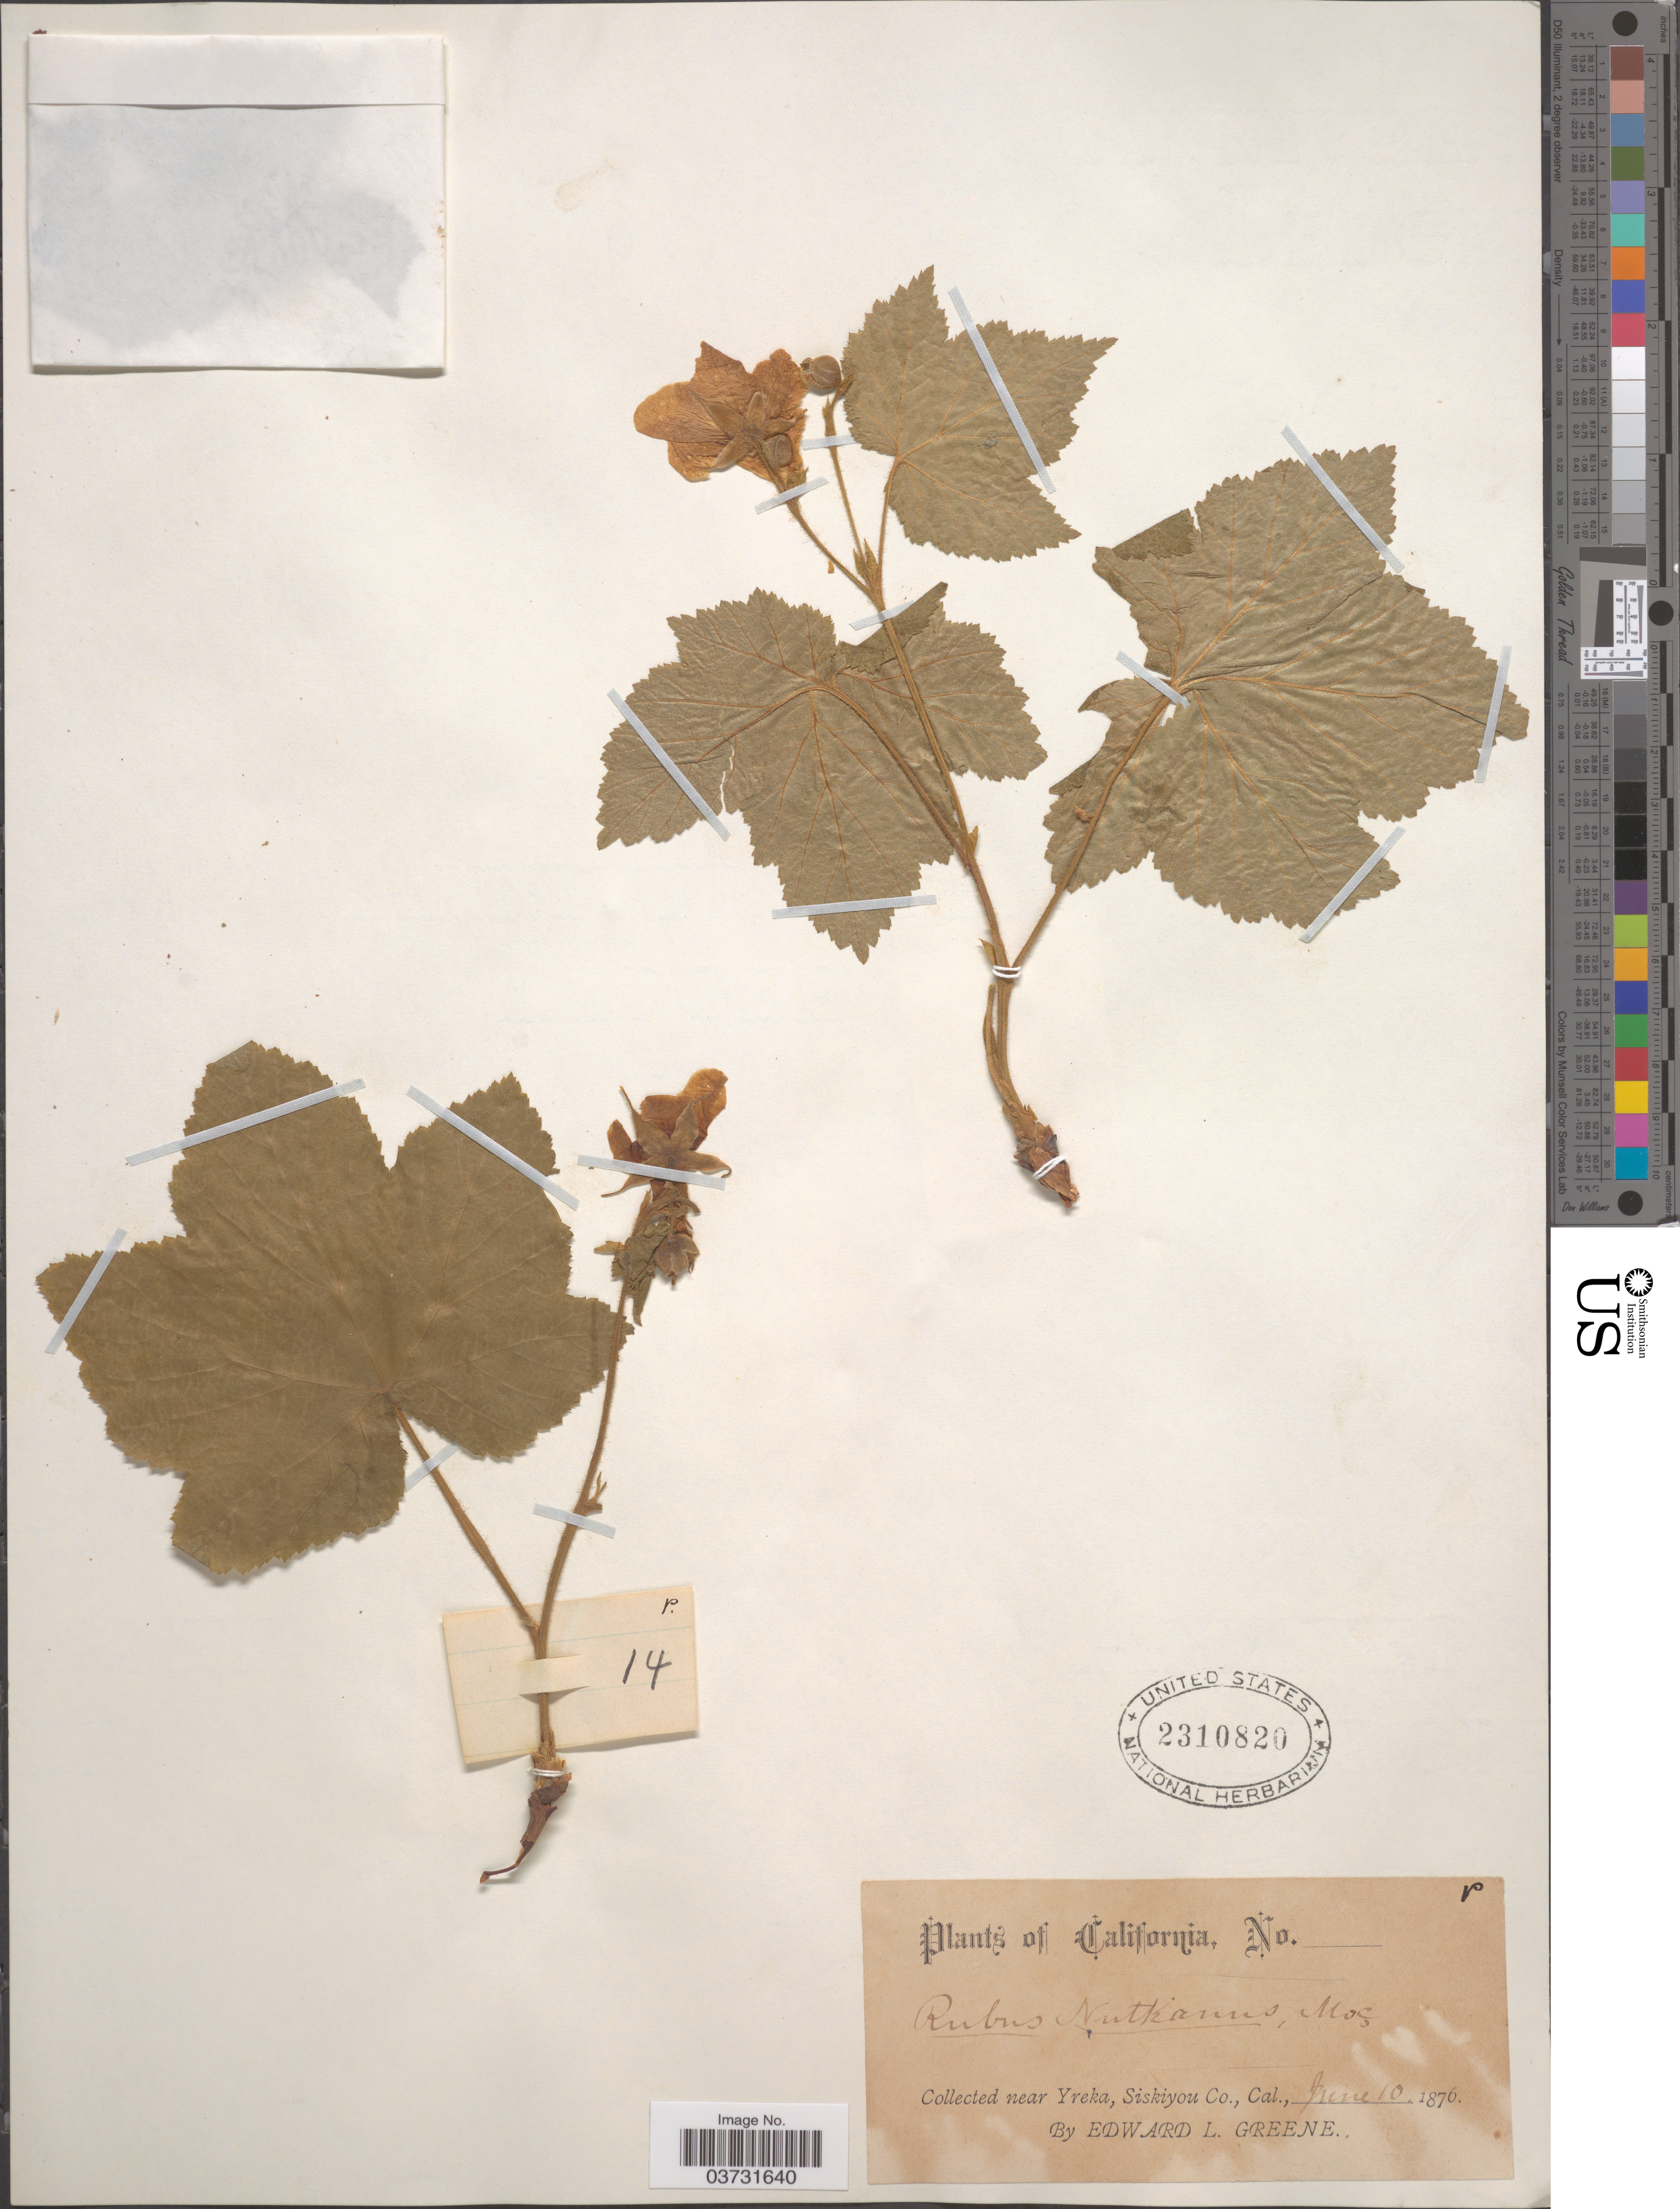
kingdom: Plantae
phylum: Tracheophyta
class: Magnoliopsida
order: Rosales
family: Rosaceae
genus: Rubus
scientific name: Rubus nutkanus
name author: Moc. ex Ser.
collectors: E. L. Greene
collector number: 10?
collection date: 1876-06-10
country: United States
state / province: California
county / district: Siskiyou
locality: Near Yreka, Siskiyou Co.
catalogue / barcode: US 2310820